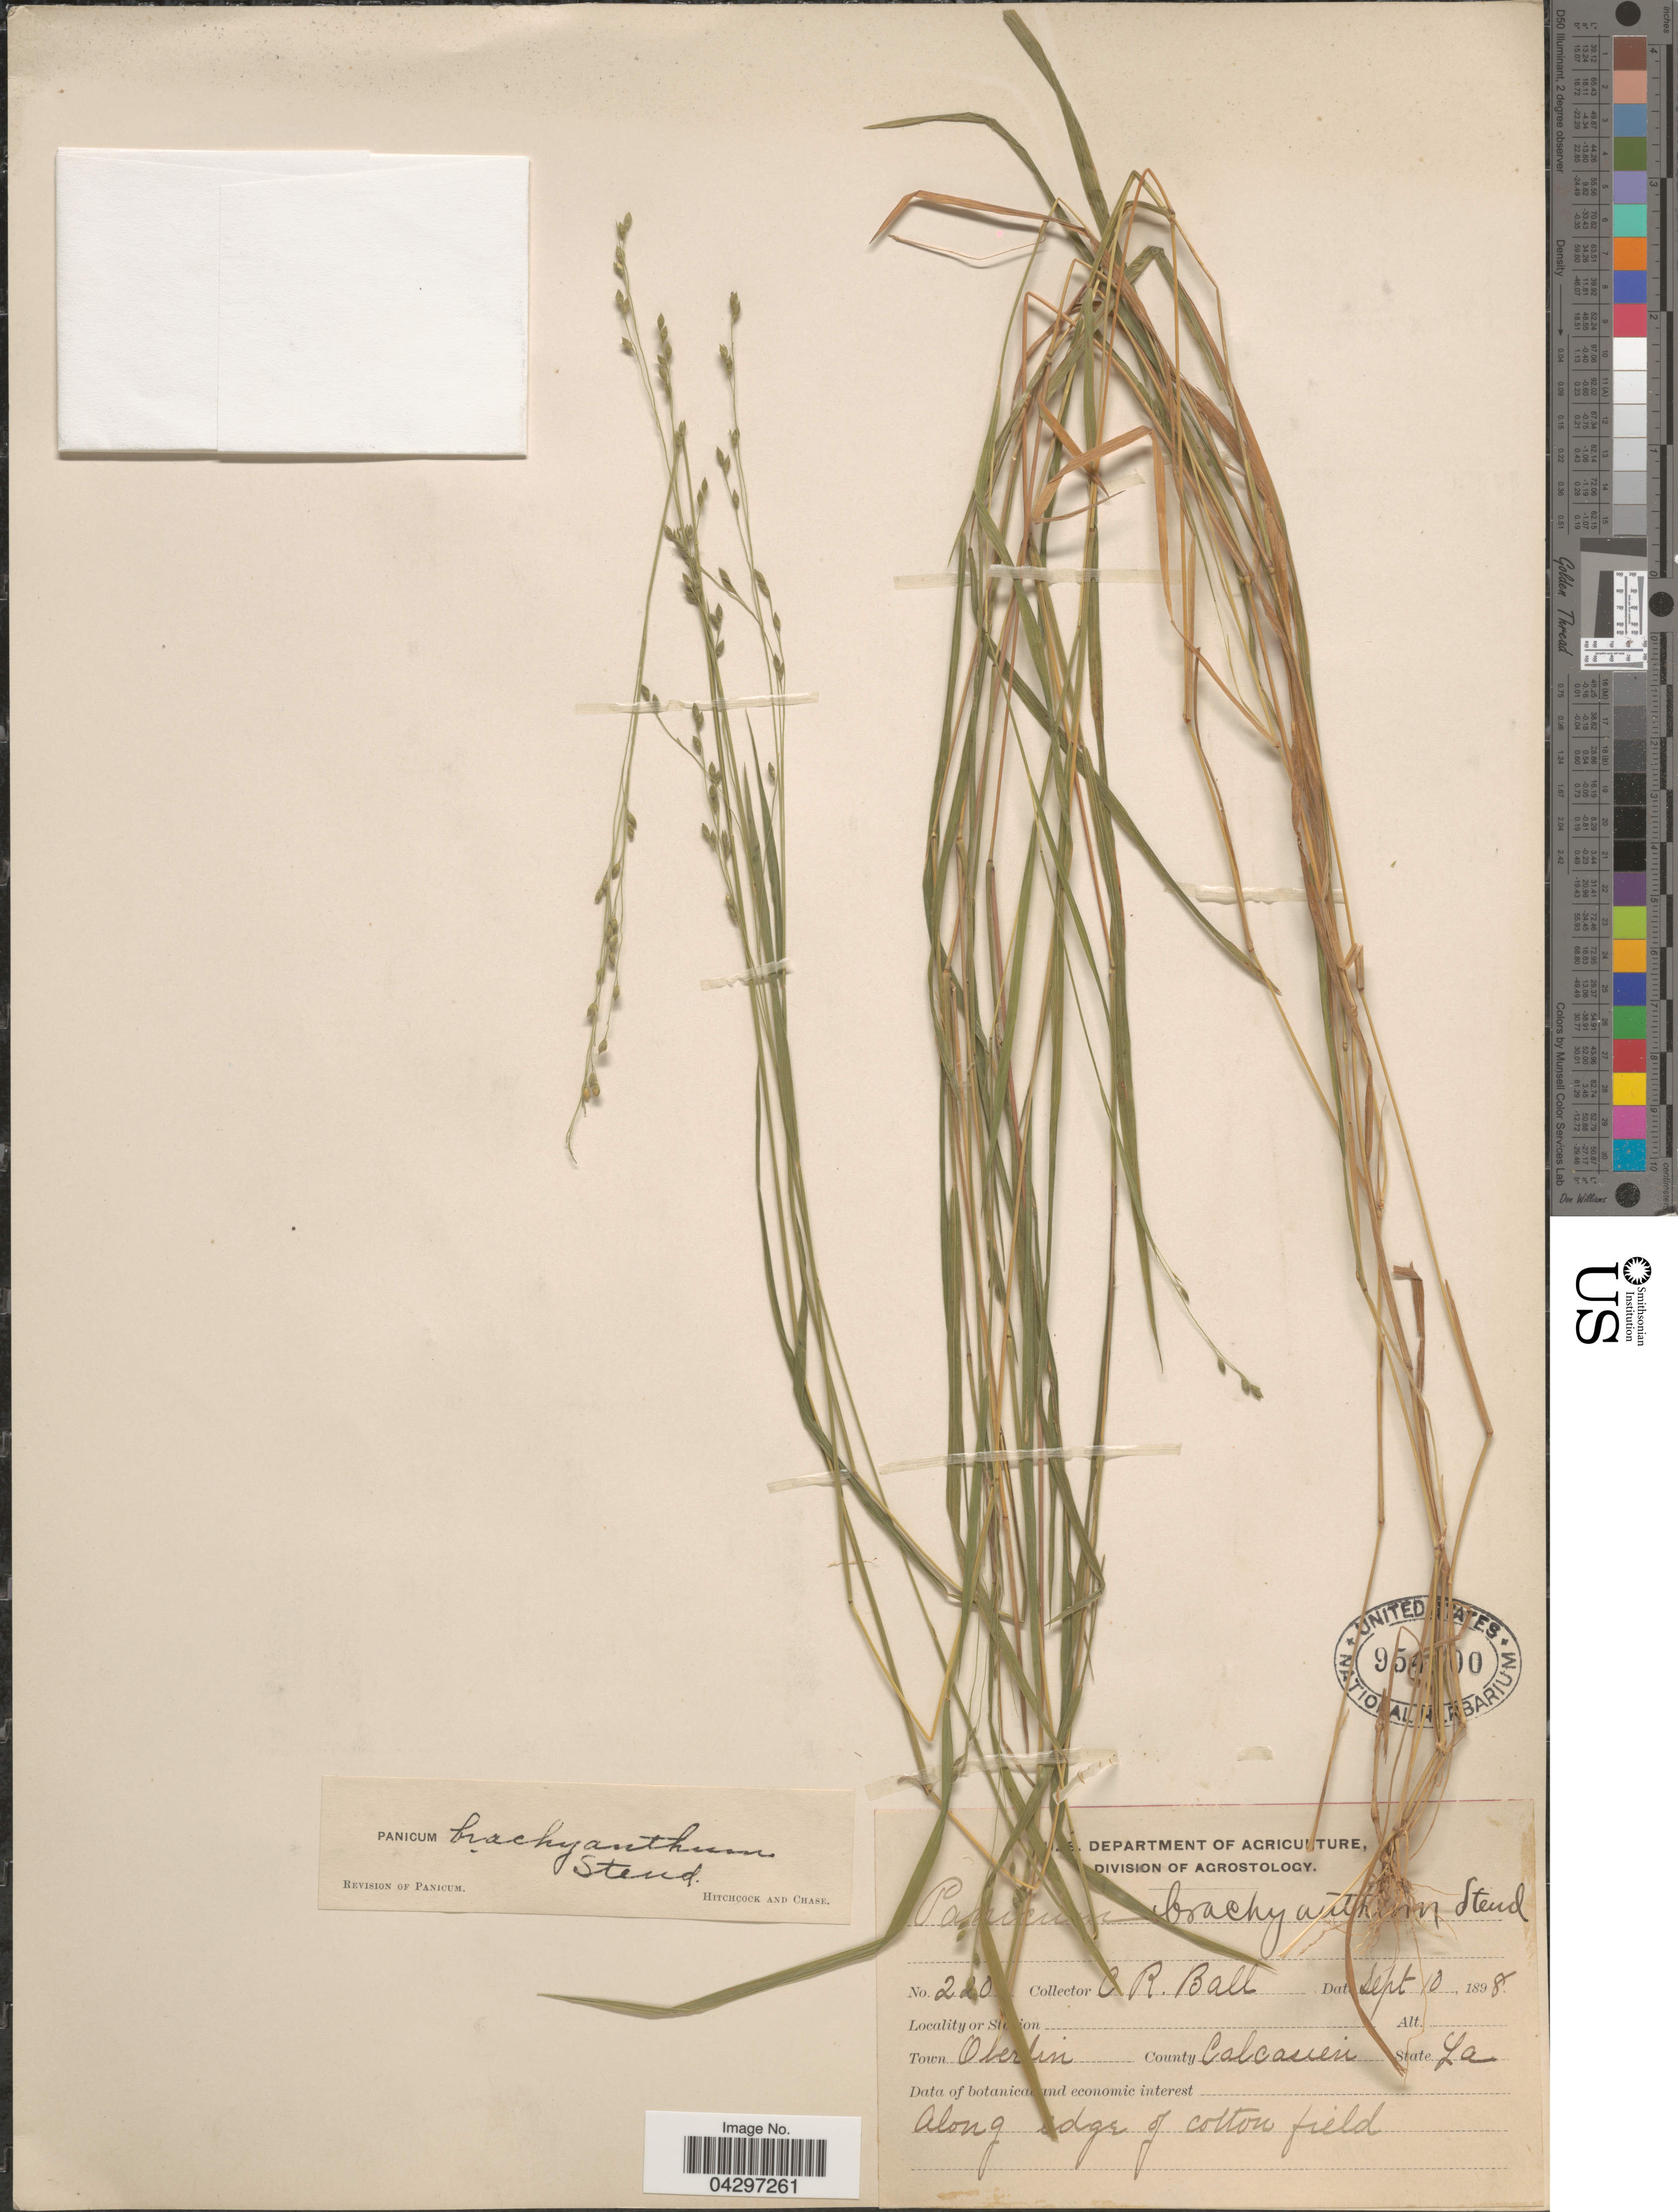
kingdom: Plantae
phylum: Tracheophyta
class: Liliopsida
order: Poales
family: Poaceae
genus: Panicum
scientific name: Panicum brachyanthum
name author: Steud.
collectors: C. R. Ball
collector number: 220*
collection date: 1898-09-10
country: United States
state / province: Louisiana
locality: Town Oberlin. County Calcasieu.